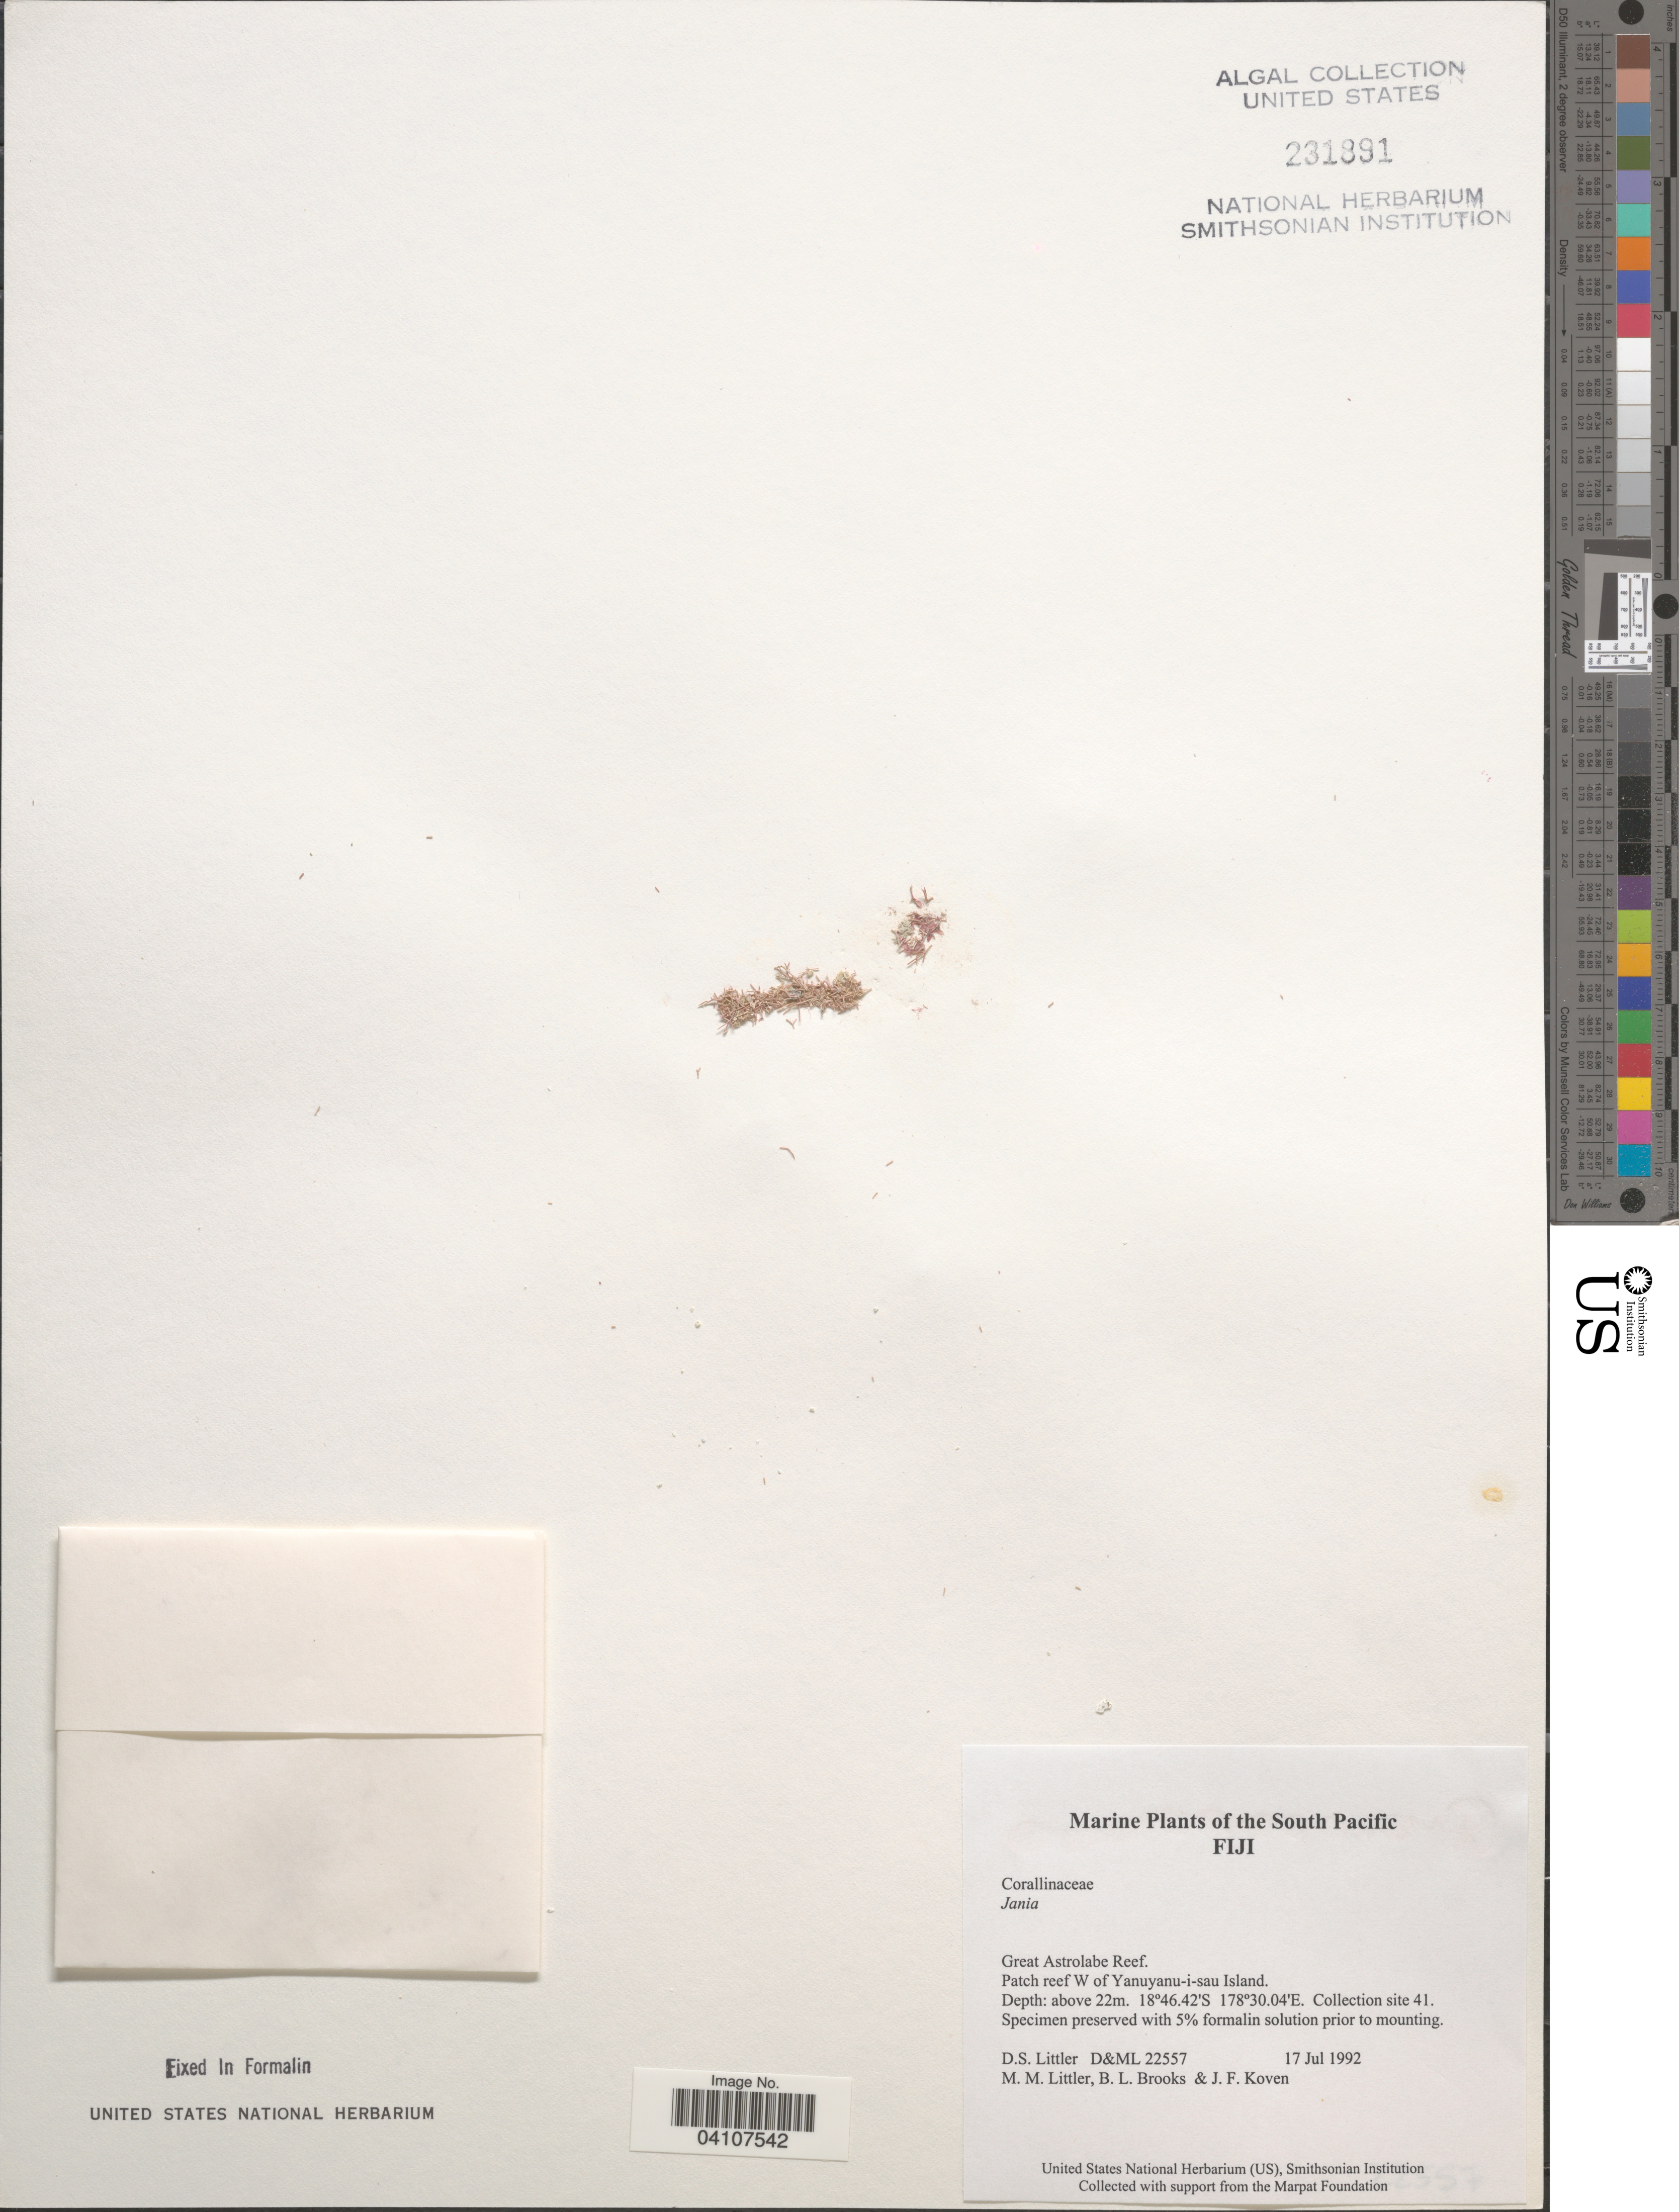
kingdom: Plantae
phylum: Rhodophyta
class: Florideophyceae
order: Corallinales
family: Corallinaceae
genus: Jania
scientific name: Jania sp.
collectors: D. S. Littler, B. Brooks & J. Koven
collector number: D&ML22557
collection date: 1992-07-17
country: Fiji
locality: South Pacific. Great Astrolabe Reef. Patch reef W of Yanuyanu-i-sau Island. Collection site 41.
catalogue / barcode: US 231891